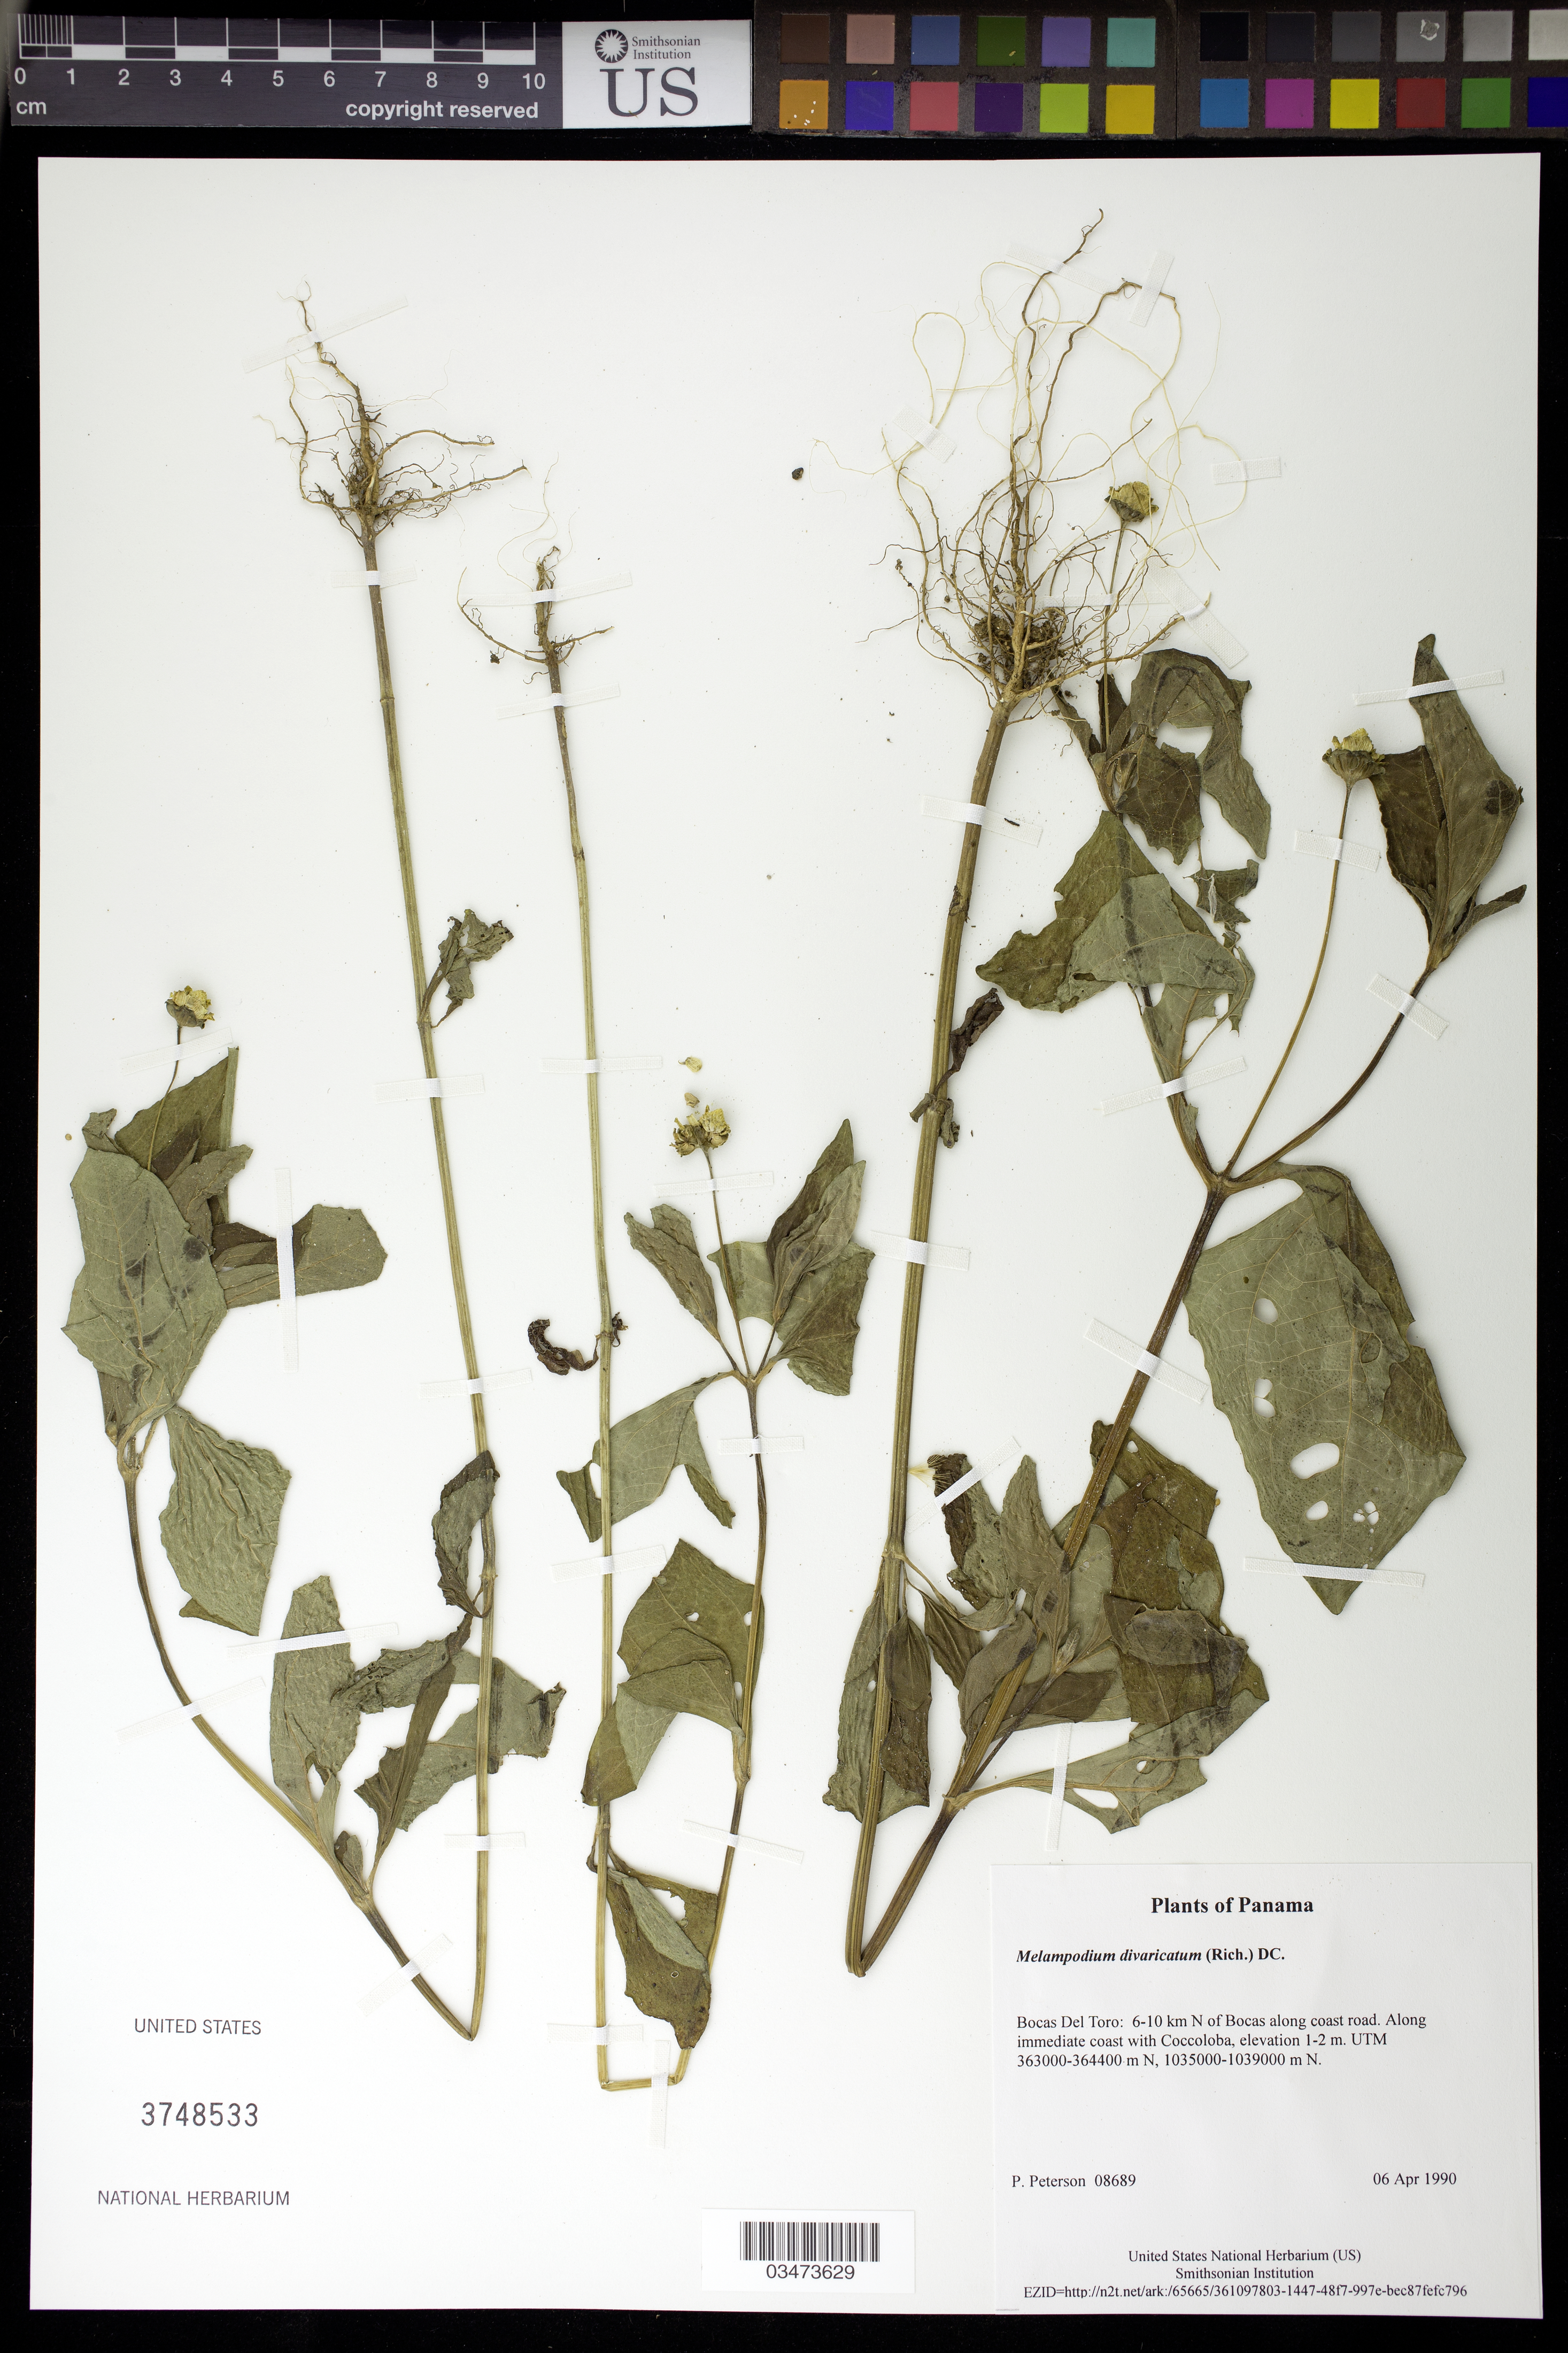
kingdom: Plantae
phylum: Tracheophyta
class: Magnoliopsida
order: Asterales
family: Asteraceae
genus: Melampodium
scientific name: Melampodium divaricatum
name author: (Rich.) DC.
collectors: P. M. Peterson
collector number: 08689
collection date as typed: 06 Apr 1990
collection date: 1990-04-06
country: Panama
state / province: Bocas del Toro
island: Colón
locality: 6-10 km N of Bocas along coast road.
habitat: Along immediate coast with Coccoloba, elevation 1-2 m. UTM 363000-364400 m N, 1035000-1039000 m N.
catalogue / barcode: US 3748533